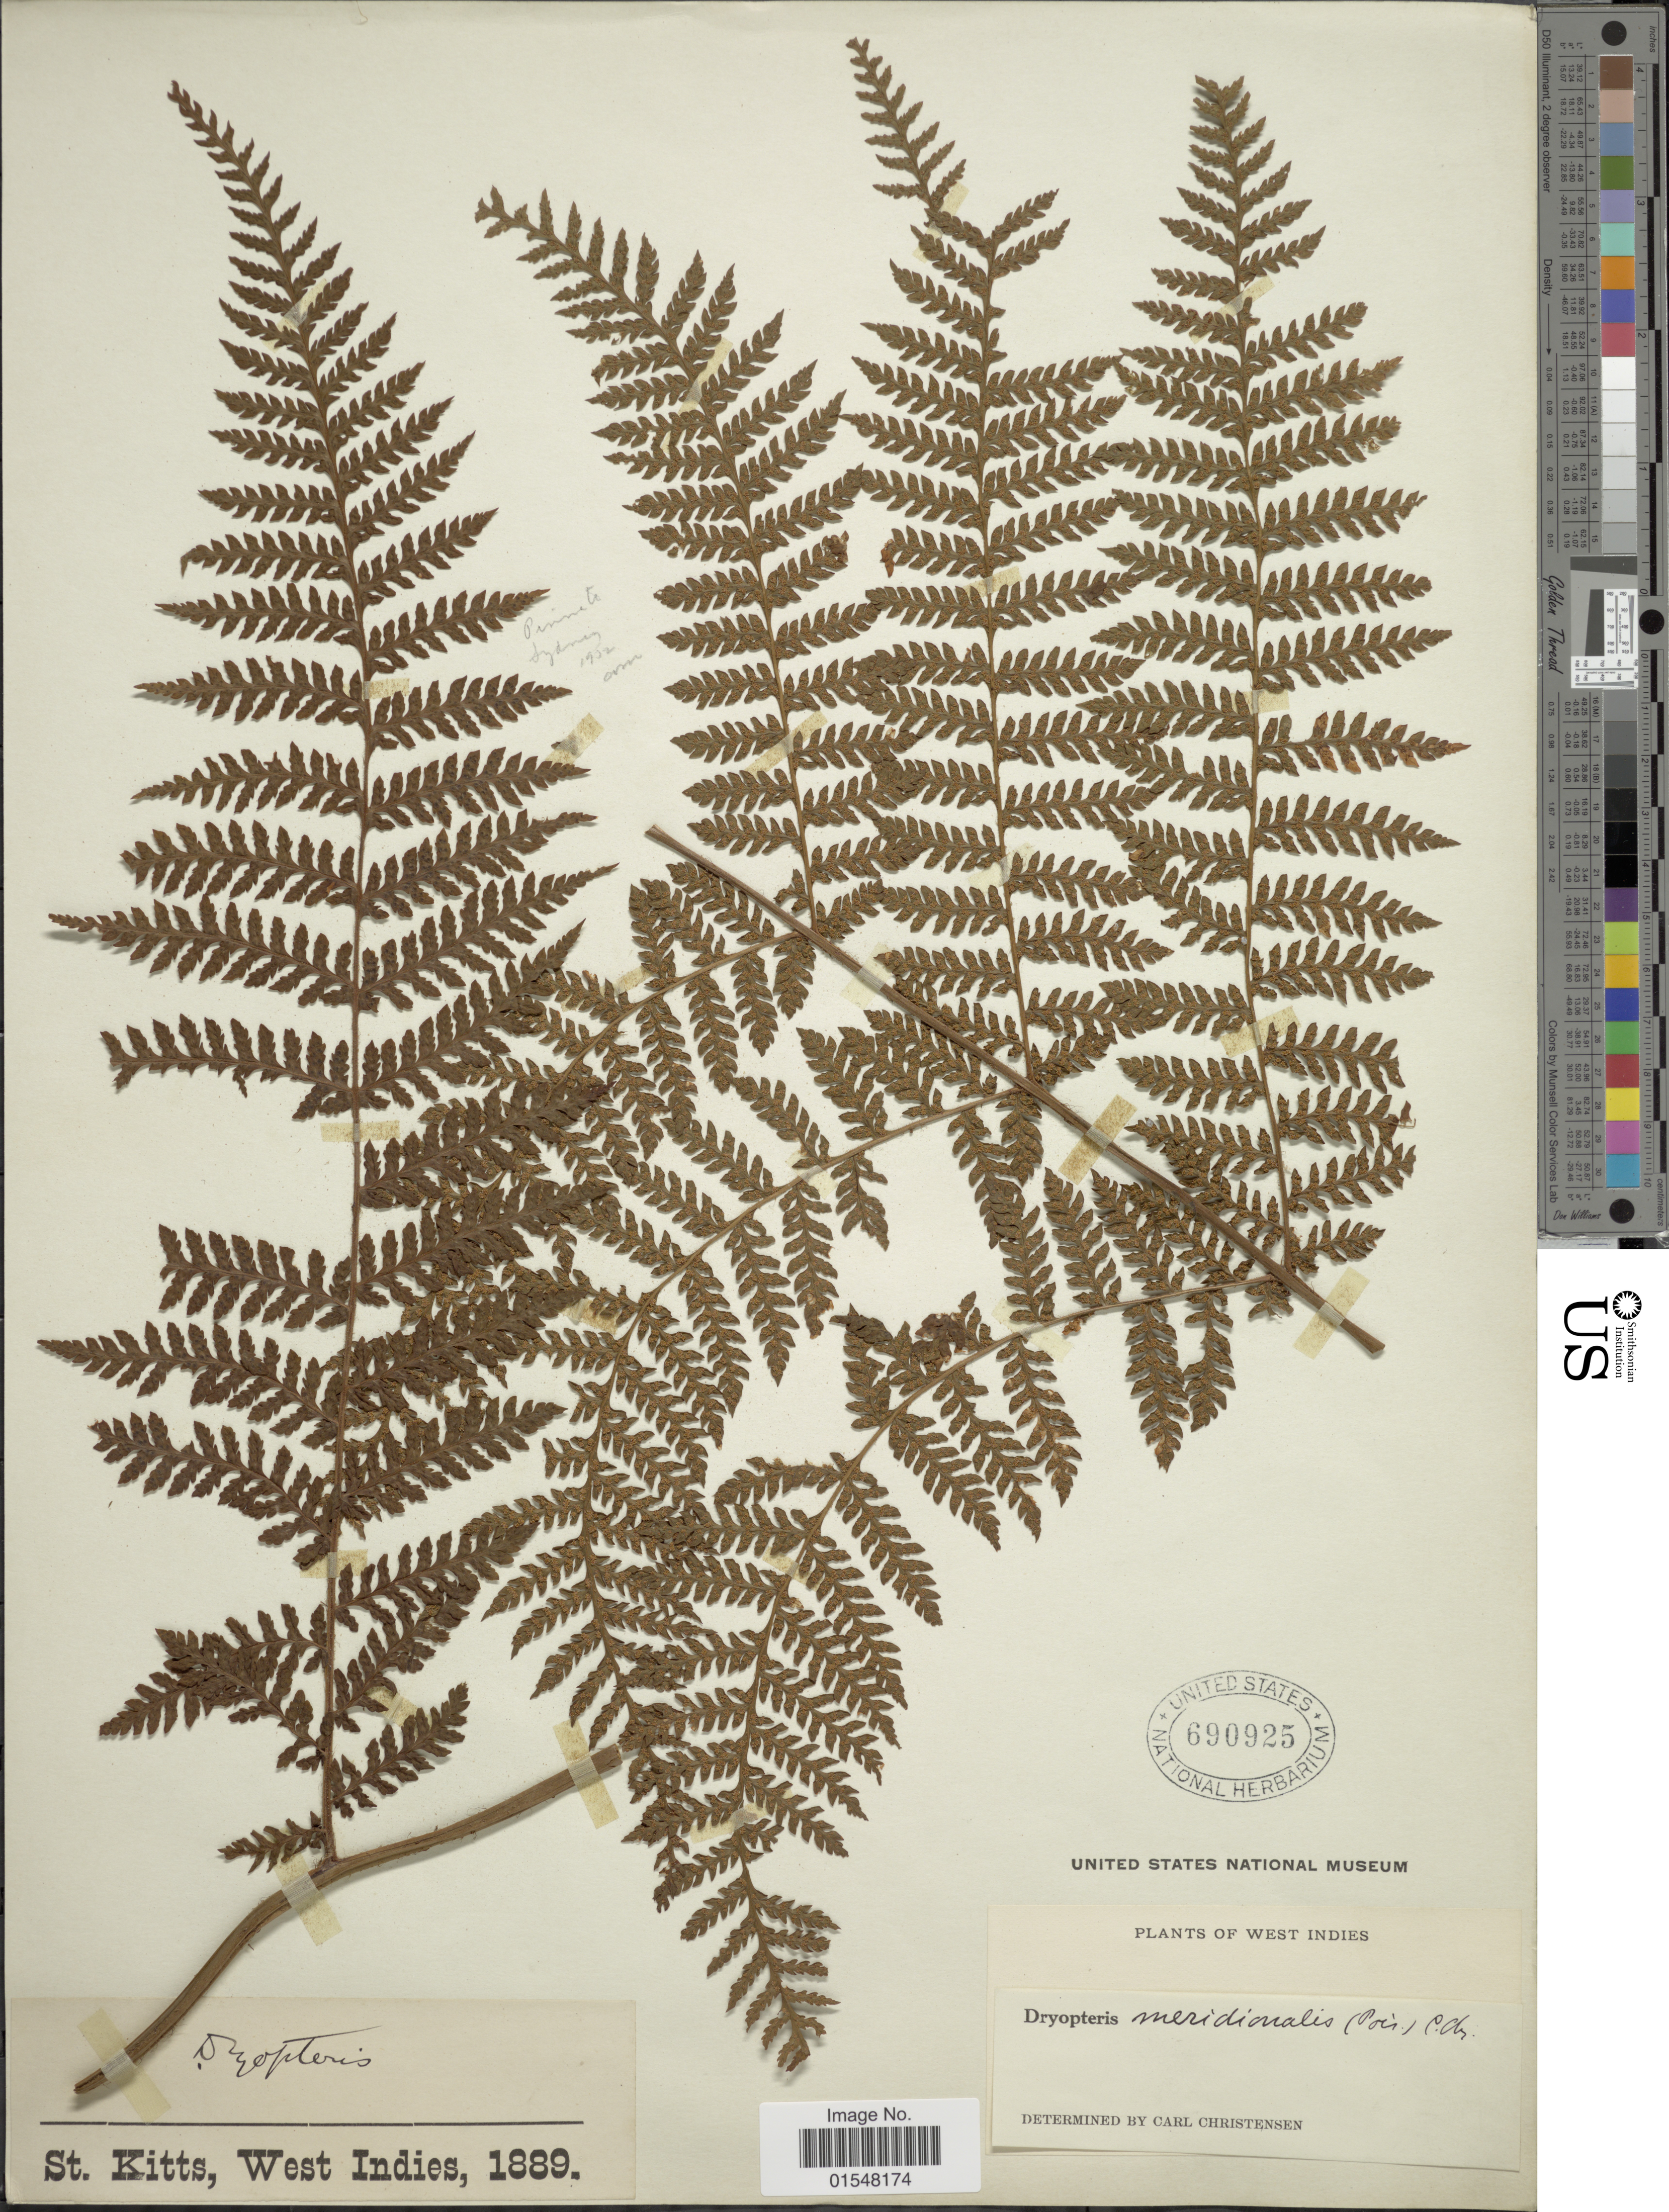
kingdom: Plantae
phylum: Tracheophyta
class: Polypodiopsida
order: Polypodiales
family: Dryopteridaceae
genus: Ctenitis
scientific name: Ctenitis meridionalis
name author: (Poir.) Ching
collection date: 1889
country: St. Christopher-Nevis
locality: St. Kitts, West Indies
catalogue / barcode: US 690925